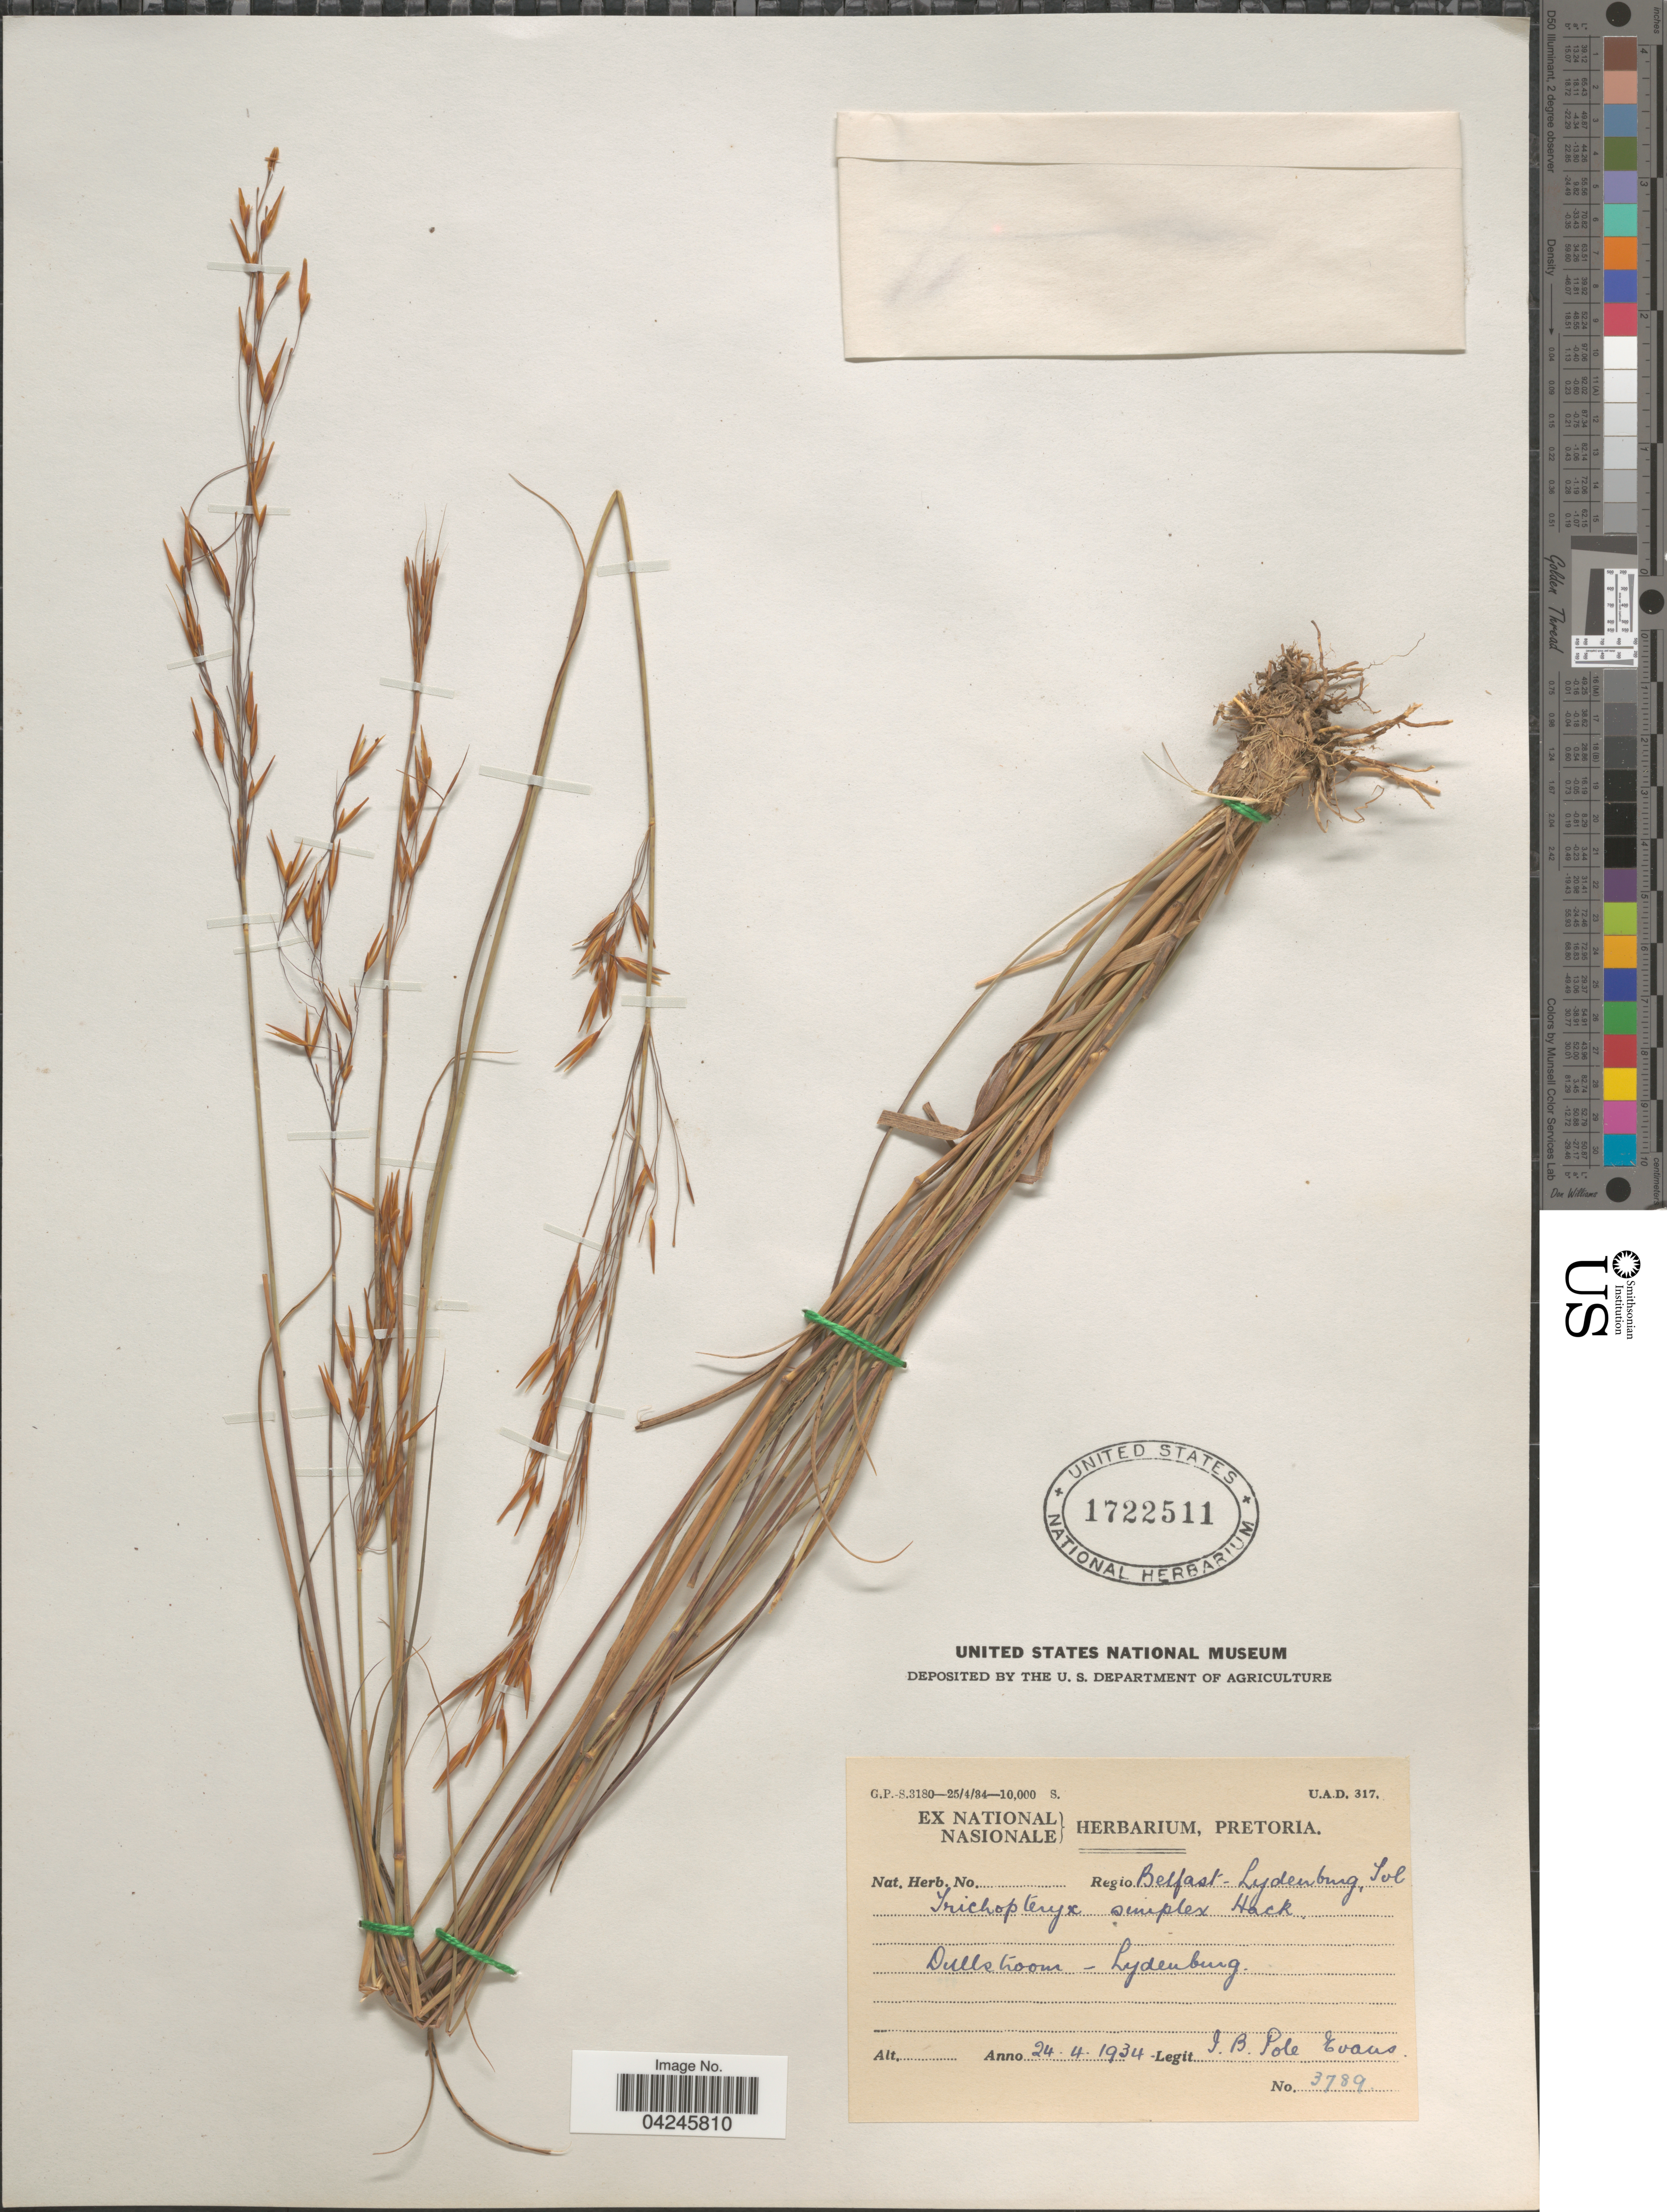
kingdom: Plantae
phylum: Tracheophyta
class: Liliopsida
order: Poales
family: Poaceae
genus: Loudetia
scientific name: Loudetia simplex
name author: (Nees) C.E. Hubb.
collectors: I. B. Pole-Evans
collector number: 3789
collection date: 1934-04-24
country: South Africa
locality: Regio Belfast - Lydenburg, Tvl. Dullstroom - Lydenburg.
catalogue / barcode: US 1722511